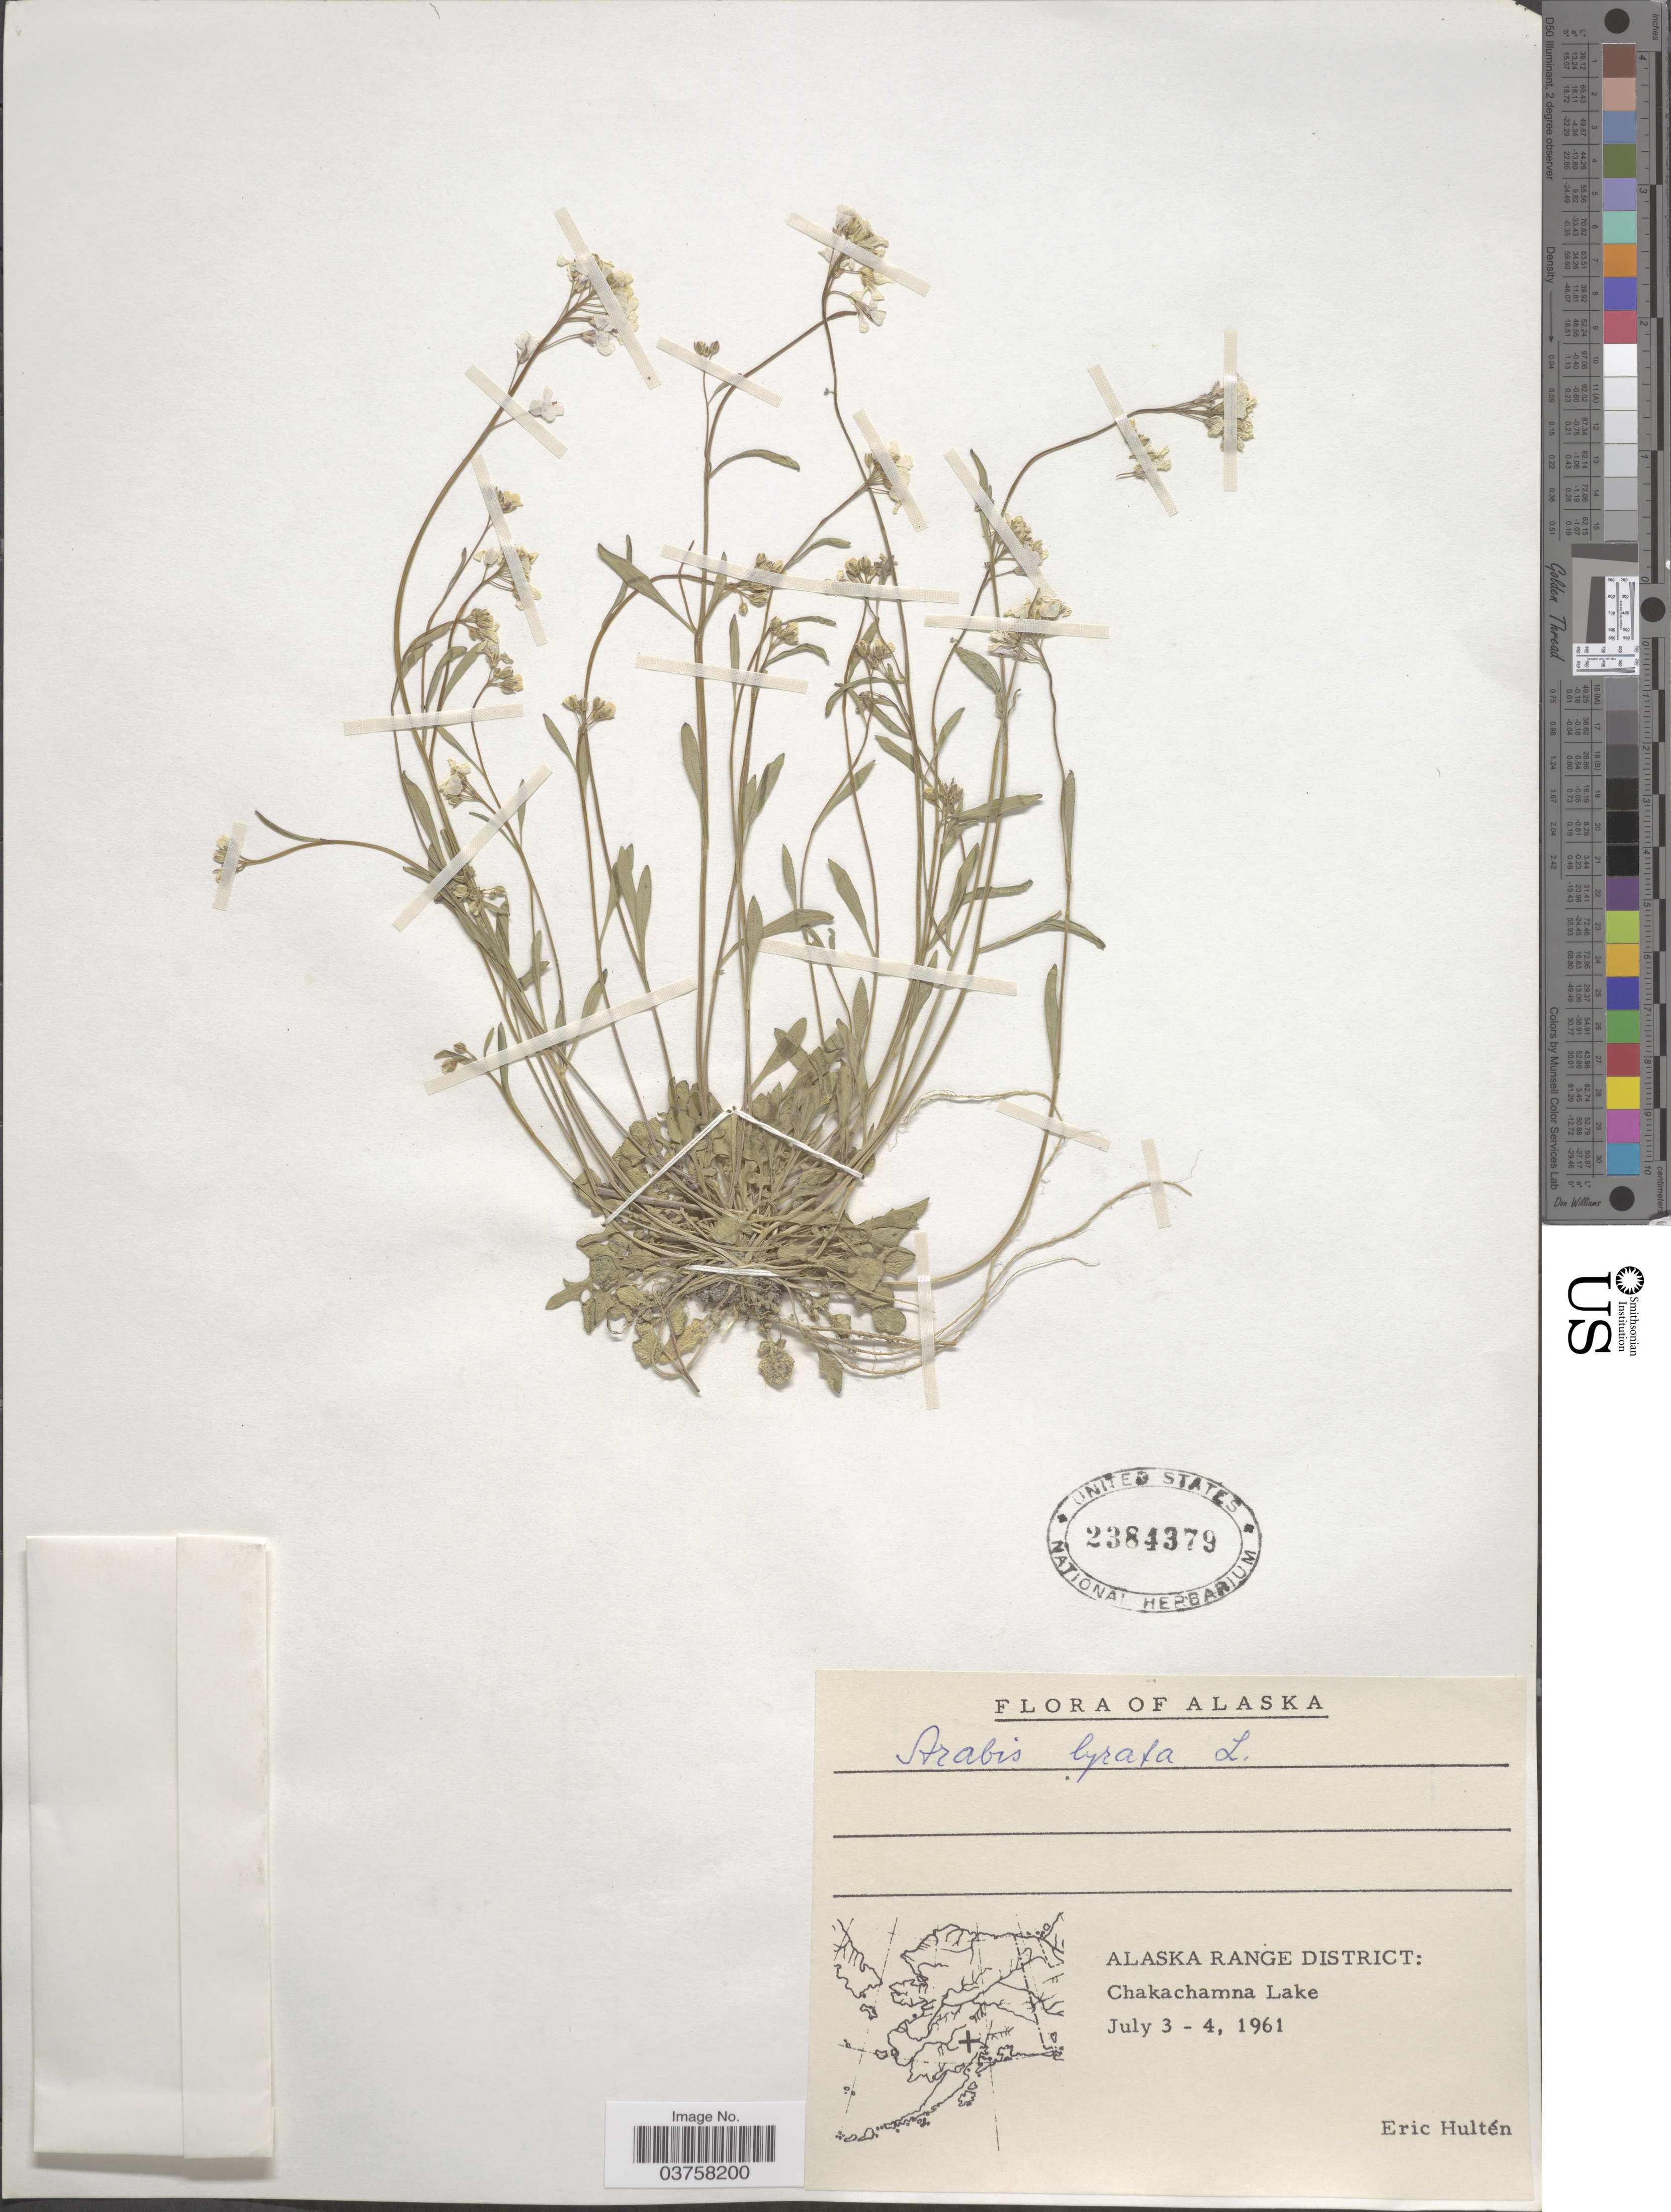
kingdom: Plantae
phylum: Tracheophyta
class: Magnoliopsida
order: Brassicales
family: Brassicaceae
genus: Arabis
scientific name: Arabis lyrata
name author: L.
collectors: E. G. Hultén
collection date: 1961-07-03/1961-07-04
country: United States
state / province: Alaska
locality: Alaska Range District: Chakachamna Lake.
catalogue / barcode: US 2384379